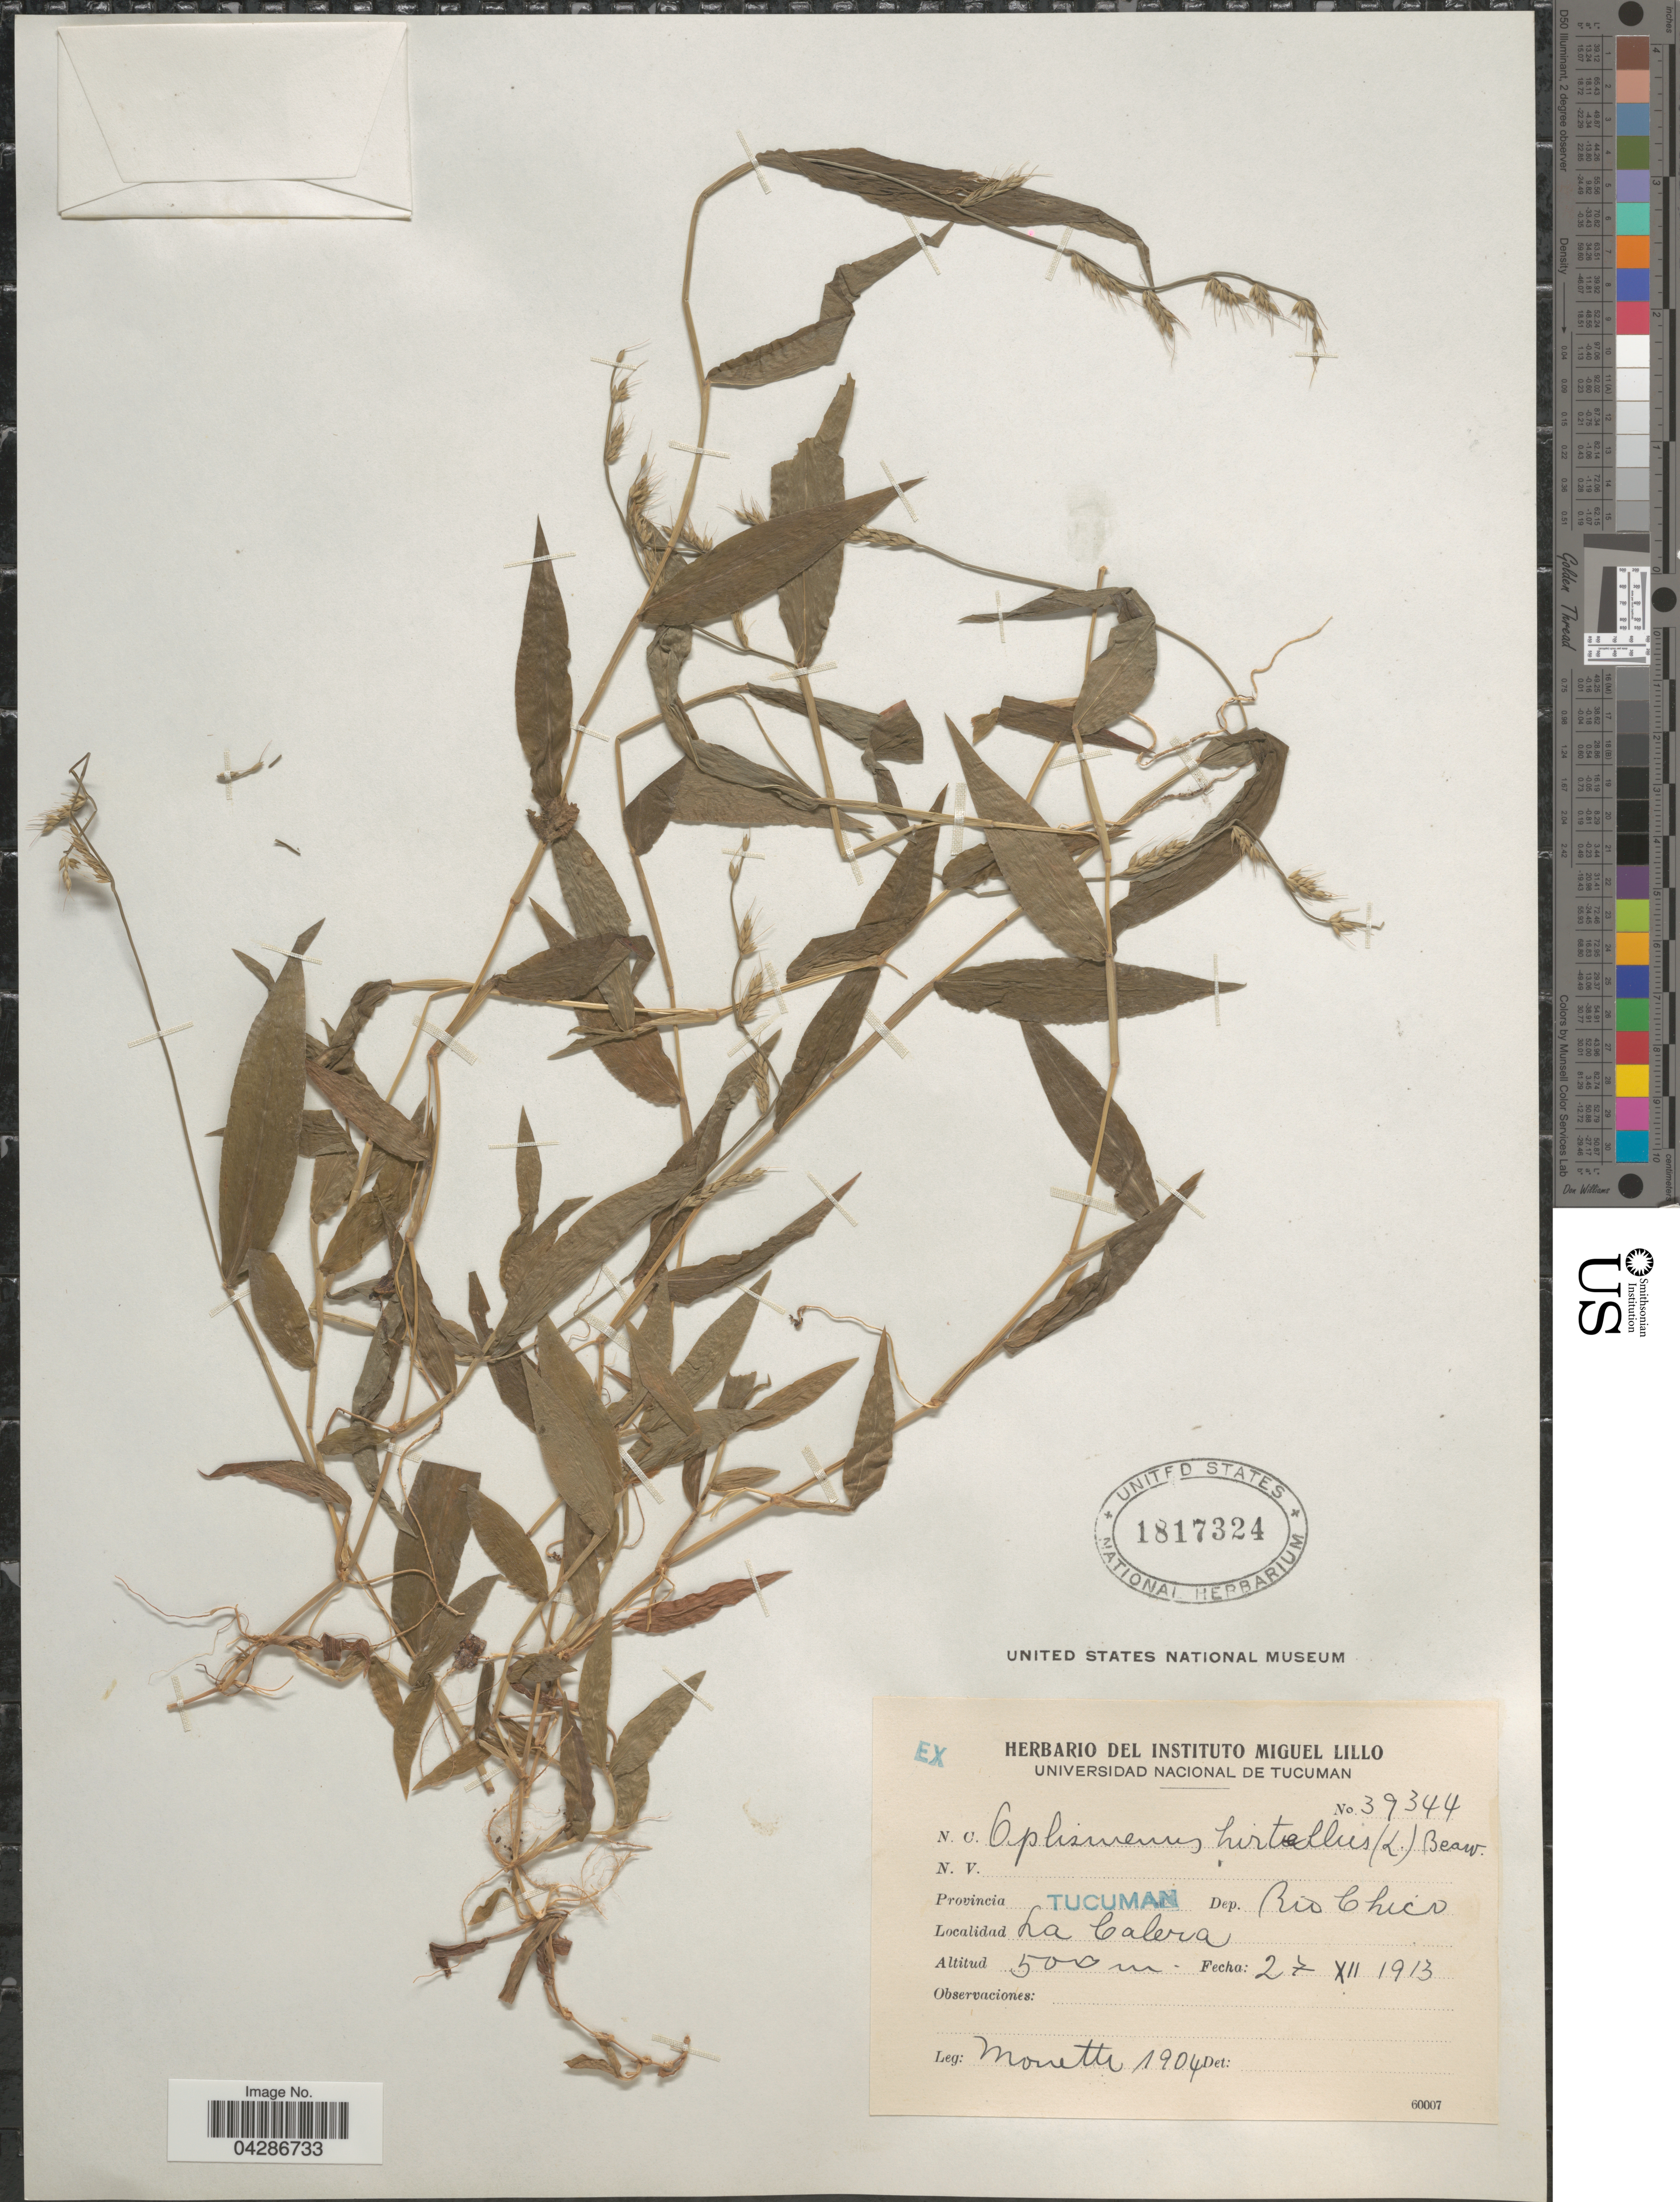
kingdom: Plantae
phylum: Tracheophyta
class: Liliopsida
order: Poales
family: Poaceae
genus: Oplismenus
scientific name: Oplismenus hirtellus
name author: (L.) P. Beauv.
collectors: Monetti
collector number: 1904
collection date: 1913-12-27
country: Argentina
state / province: Tucuman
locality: Dep. Rio Chico. La Calera.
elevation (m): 500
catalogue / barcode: US 1817324